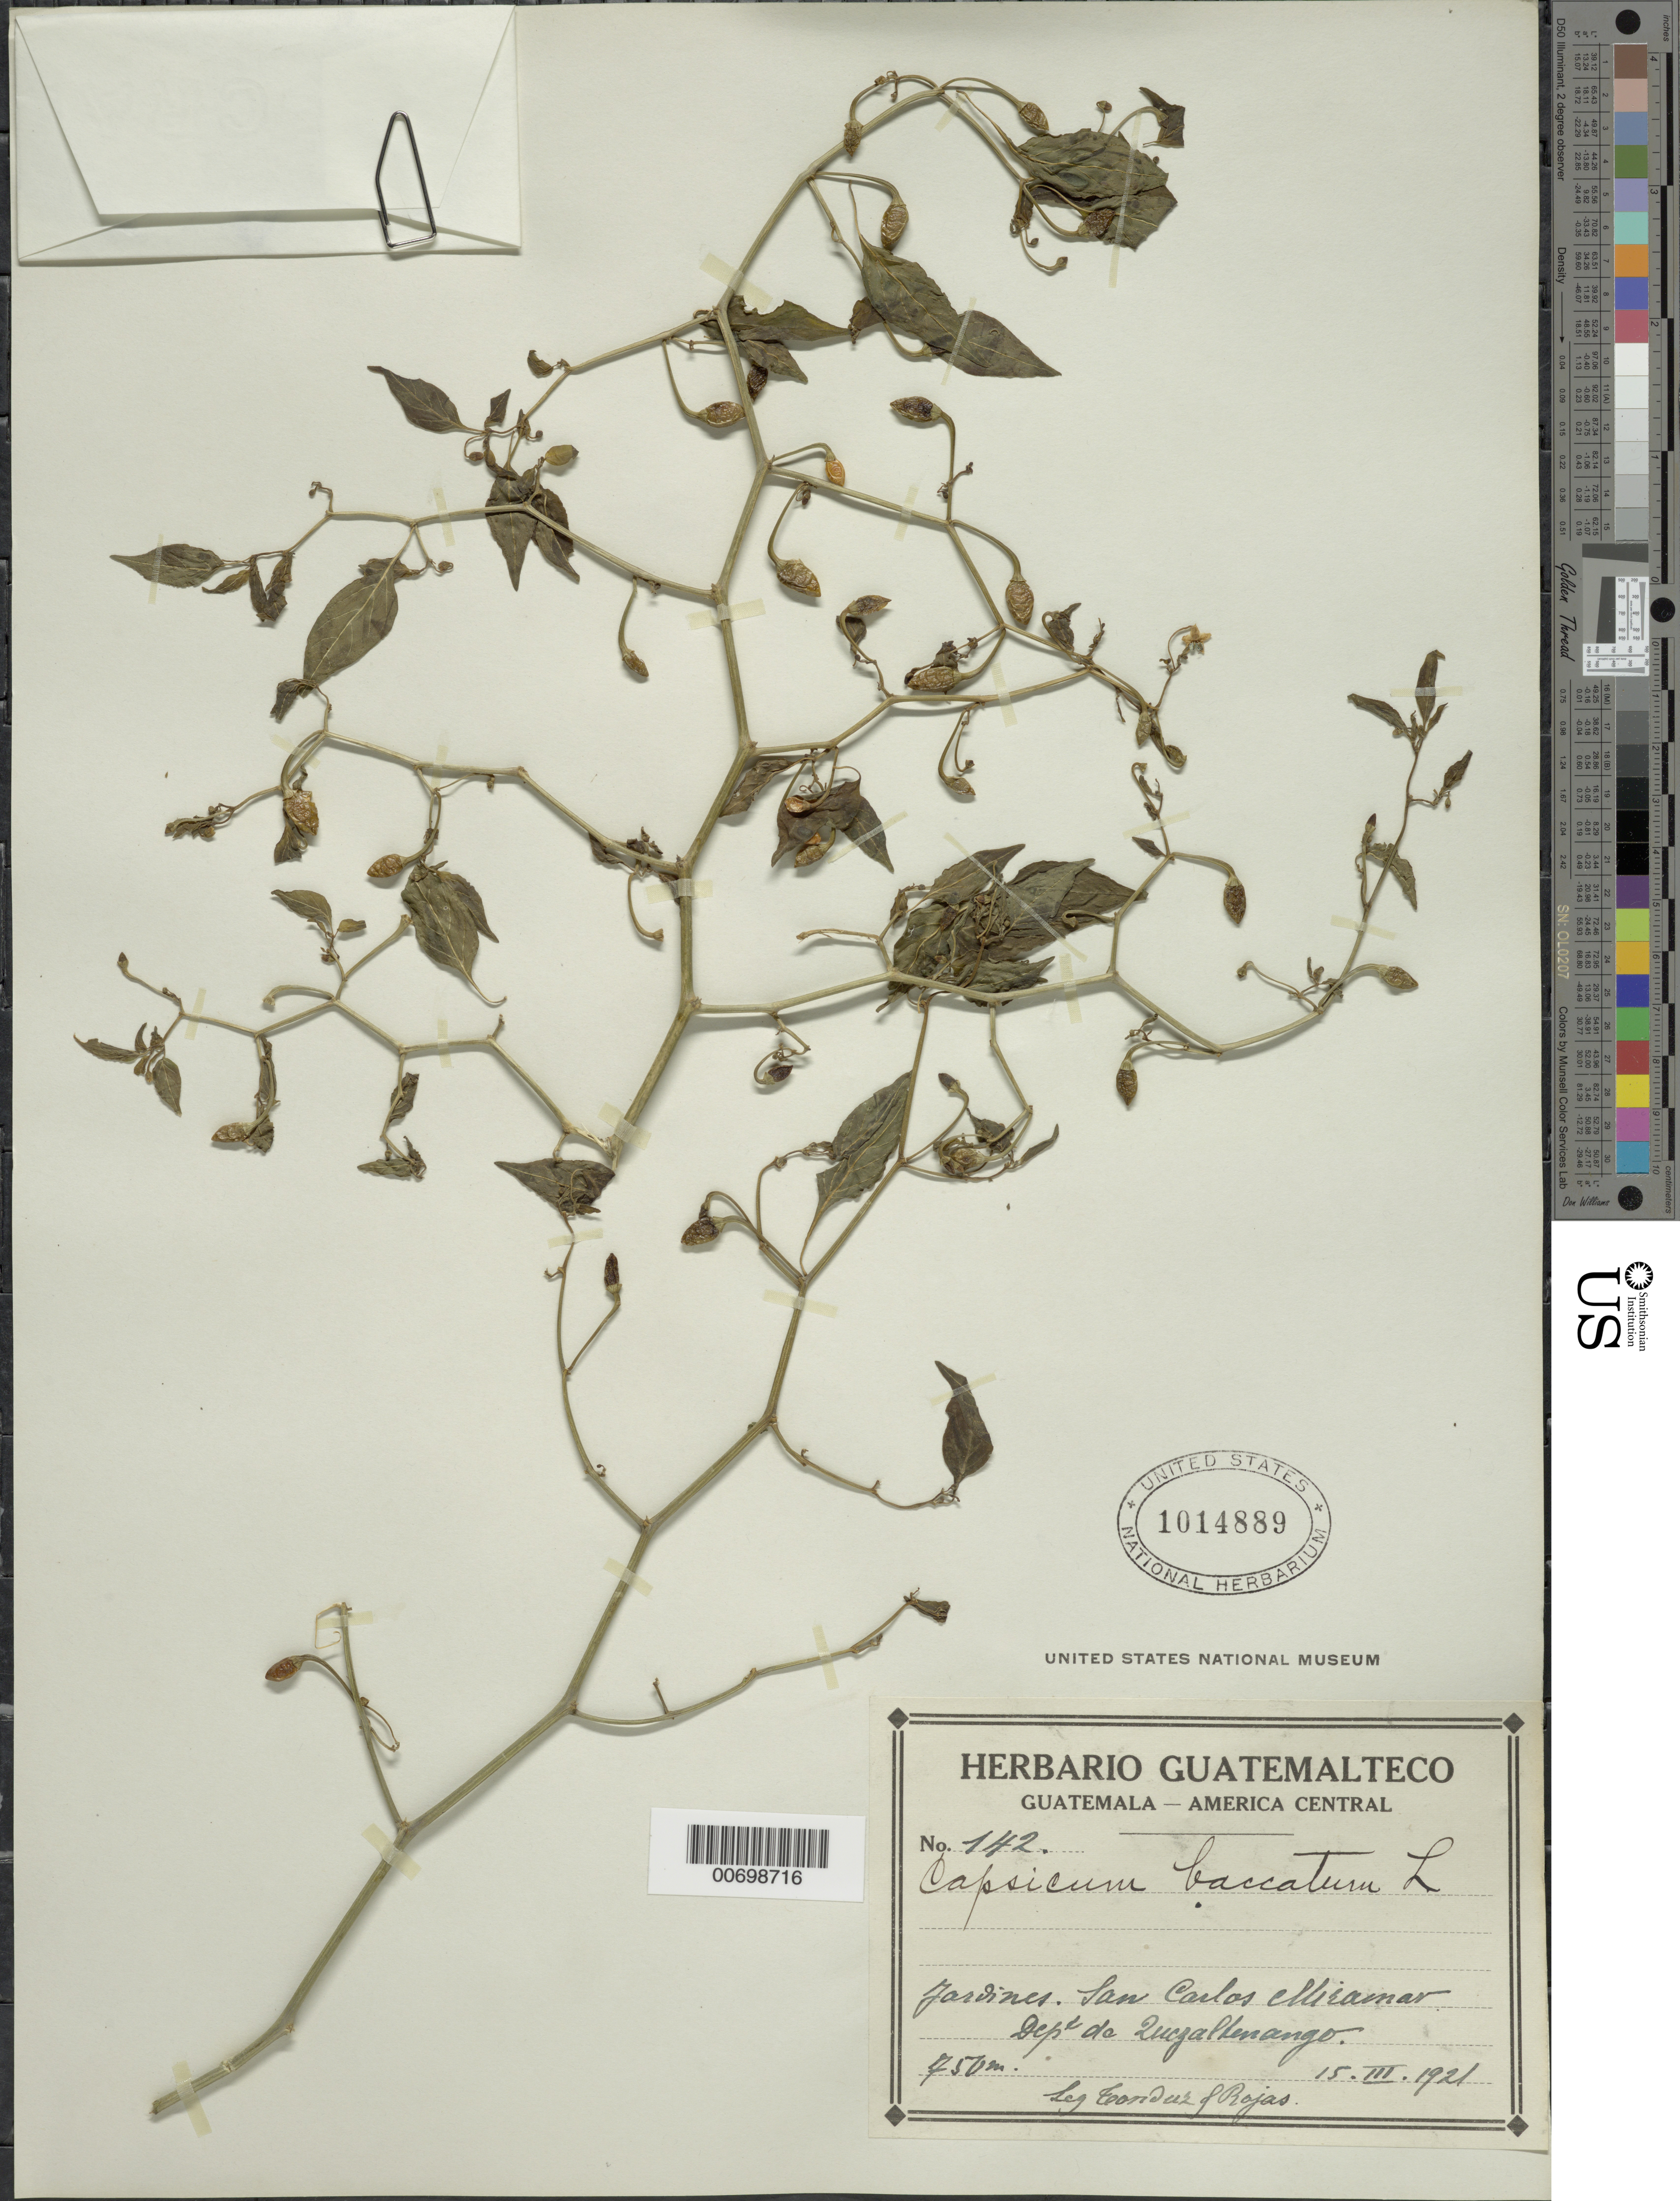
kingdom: Plantae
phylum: Tracheophyta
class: Magnoliopsida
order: Solanales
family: Solanaceae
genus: Capsicum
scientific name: Capsicum baccatum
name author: L.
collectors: A. Tonduz & U. Rojas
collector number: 1142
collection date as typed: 15 Mar 1921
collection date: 1921-03-15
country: Guatemala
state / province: Quetzaltenango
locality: Jardines de San Carlos Miramar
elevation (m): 750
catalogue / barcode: US 1014889